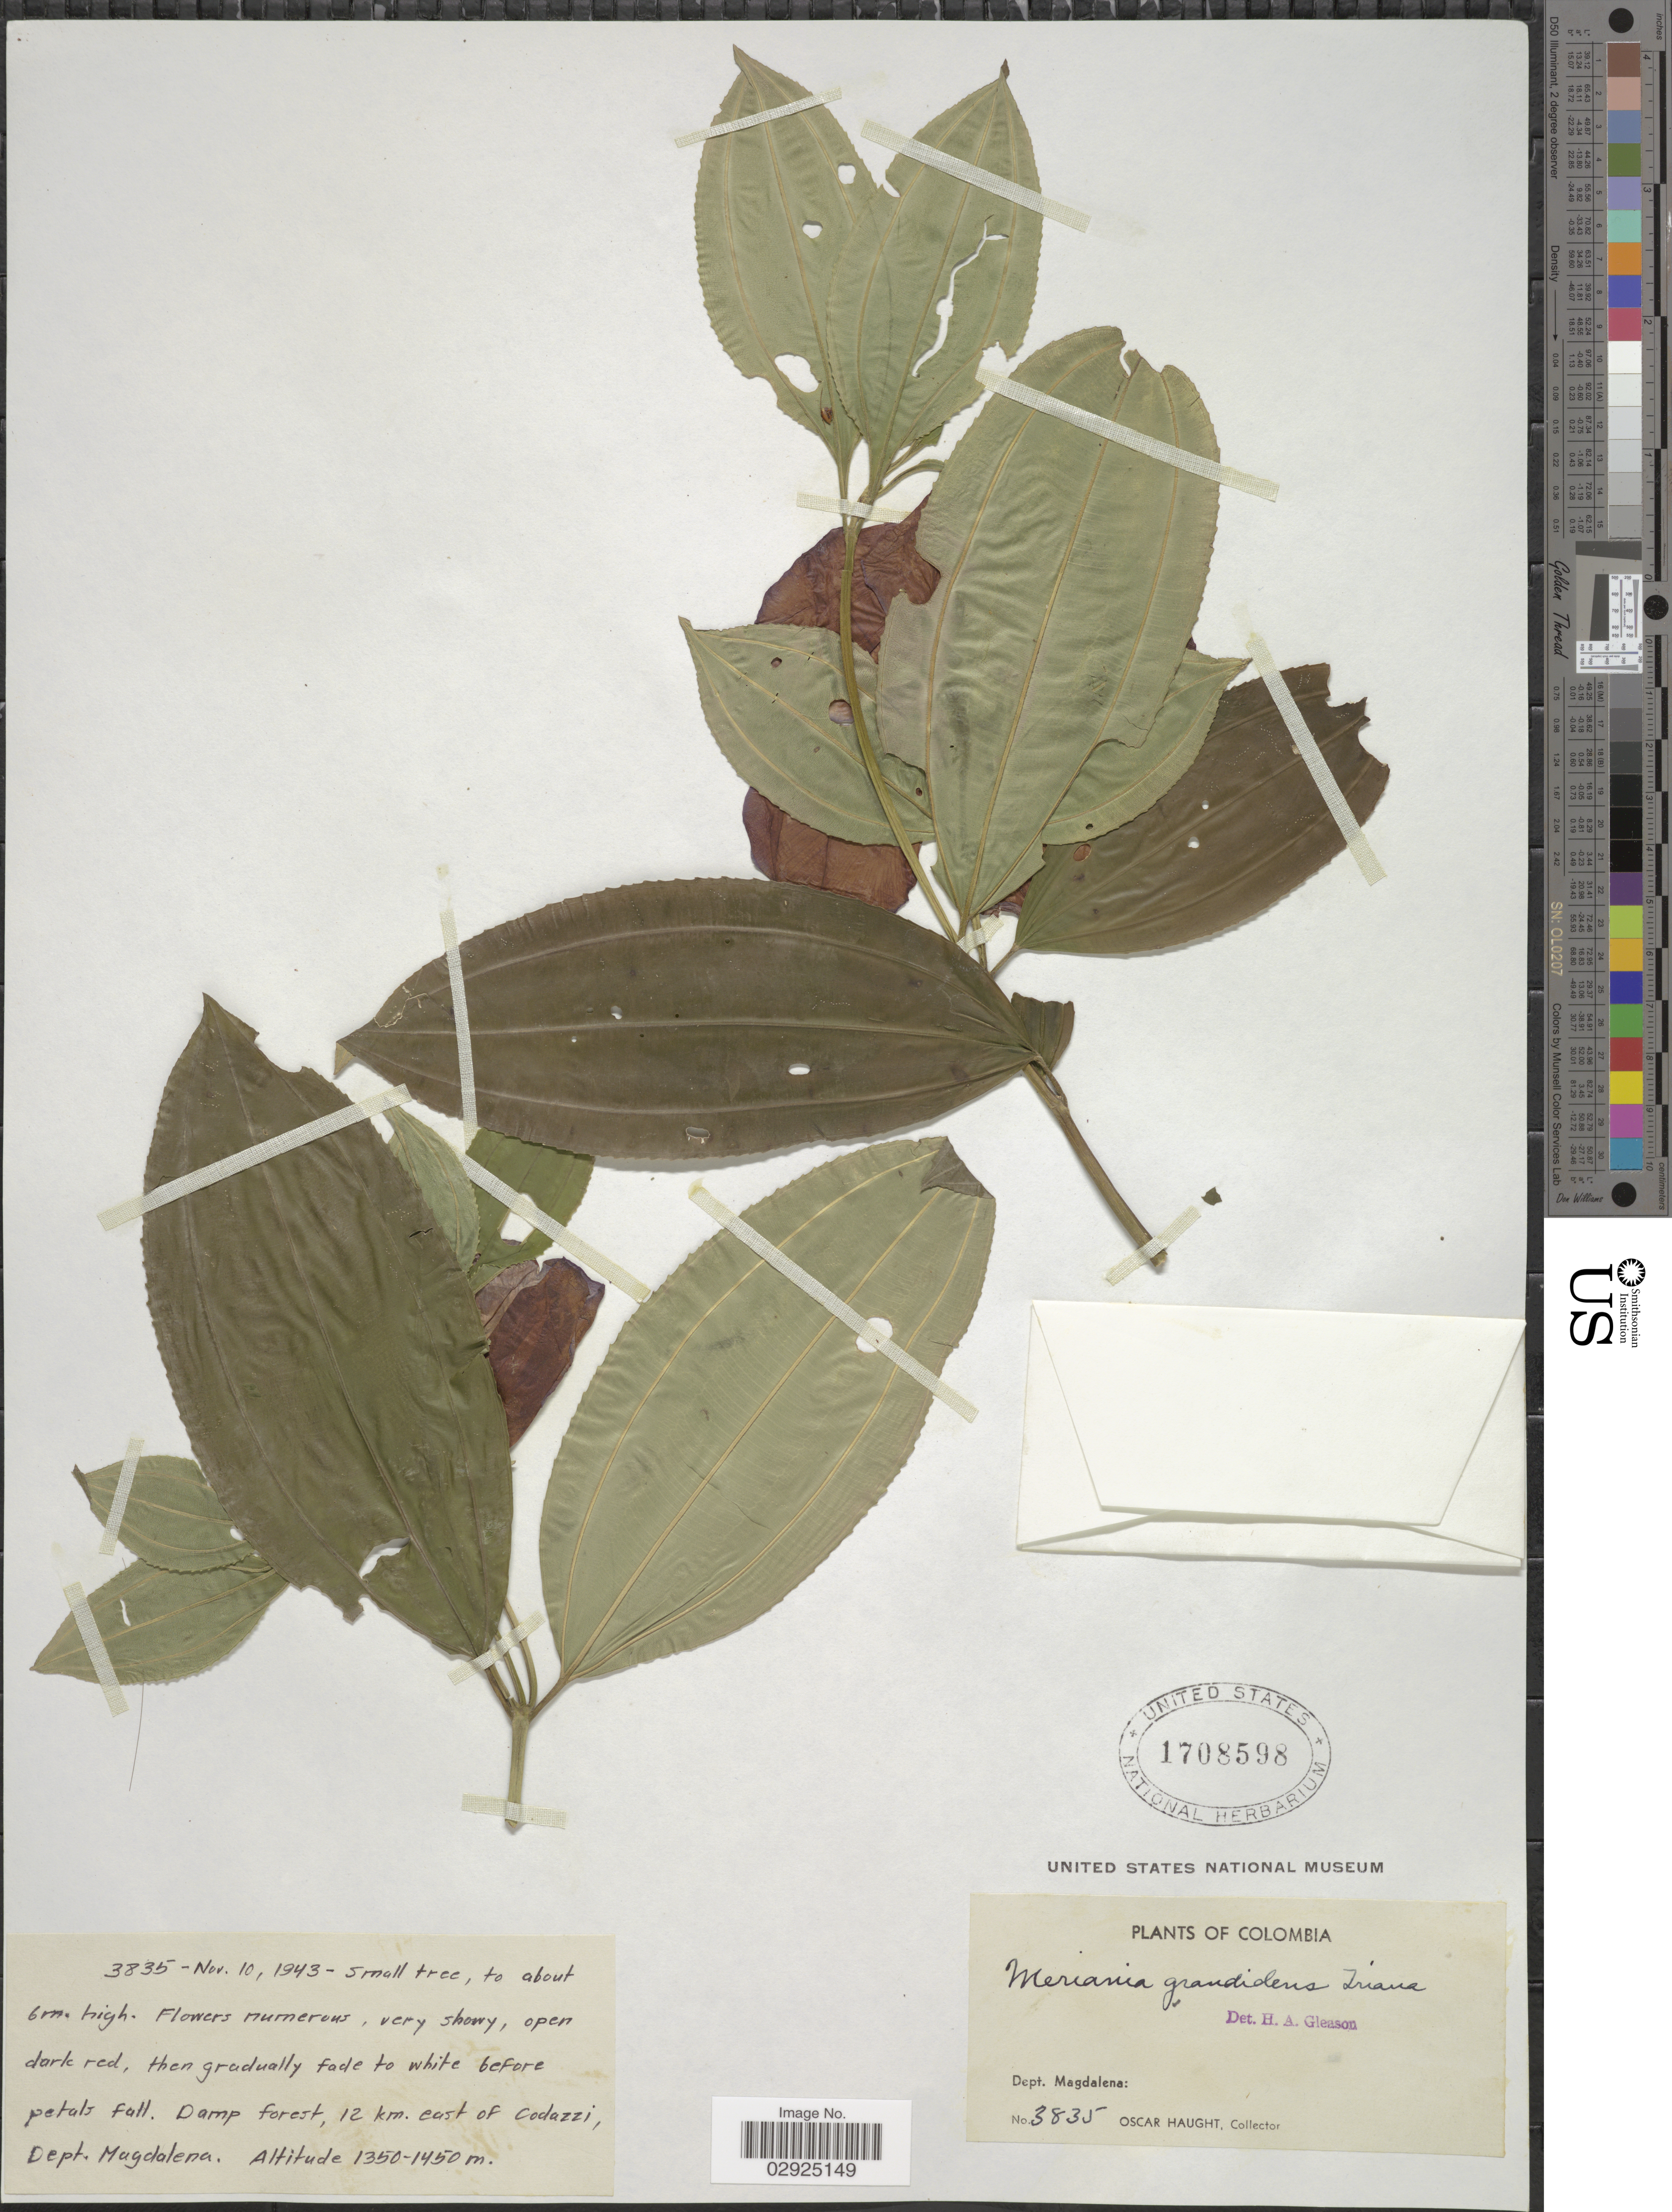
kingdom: Plantae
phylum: Tracheophyta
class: Magnoliopsida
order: Myrtales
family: Melastomataceae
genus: Meriania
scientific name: Meriania grandidens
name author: Triana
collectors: O. L. Haught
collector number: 3835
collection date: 1943-11-10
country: Colombia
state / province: Magdalena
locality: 12 km. east of Codazzi, Dept. Magdalena.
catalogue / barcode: US 1708598